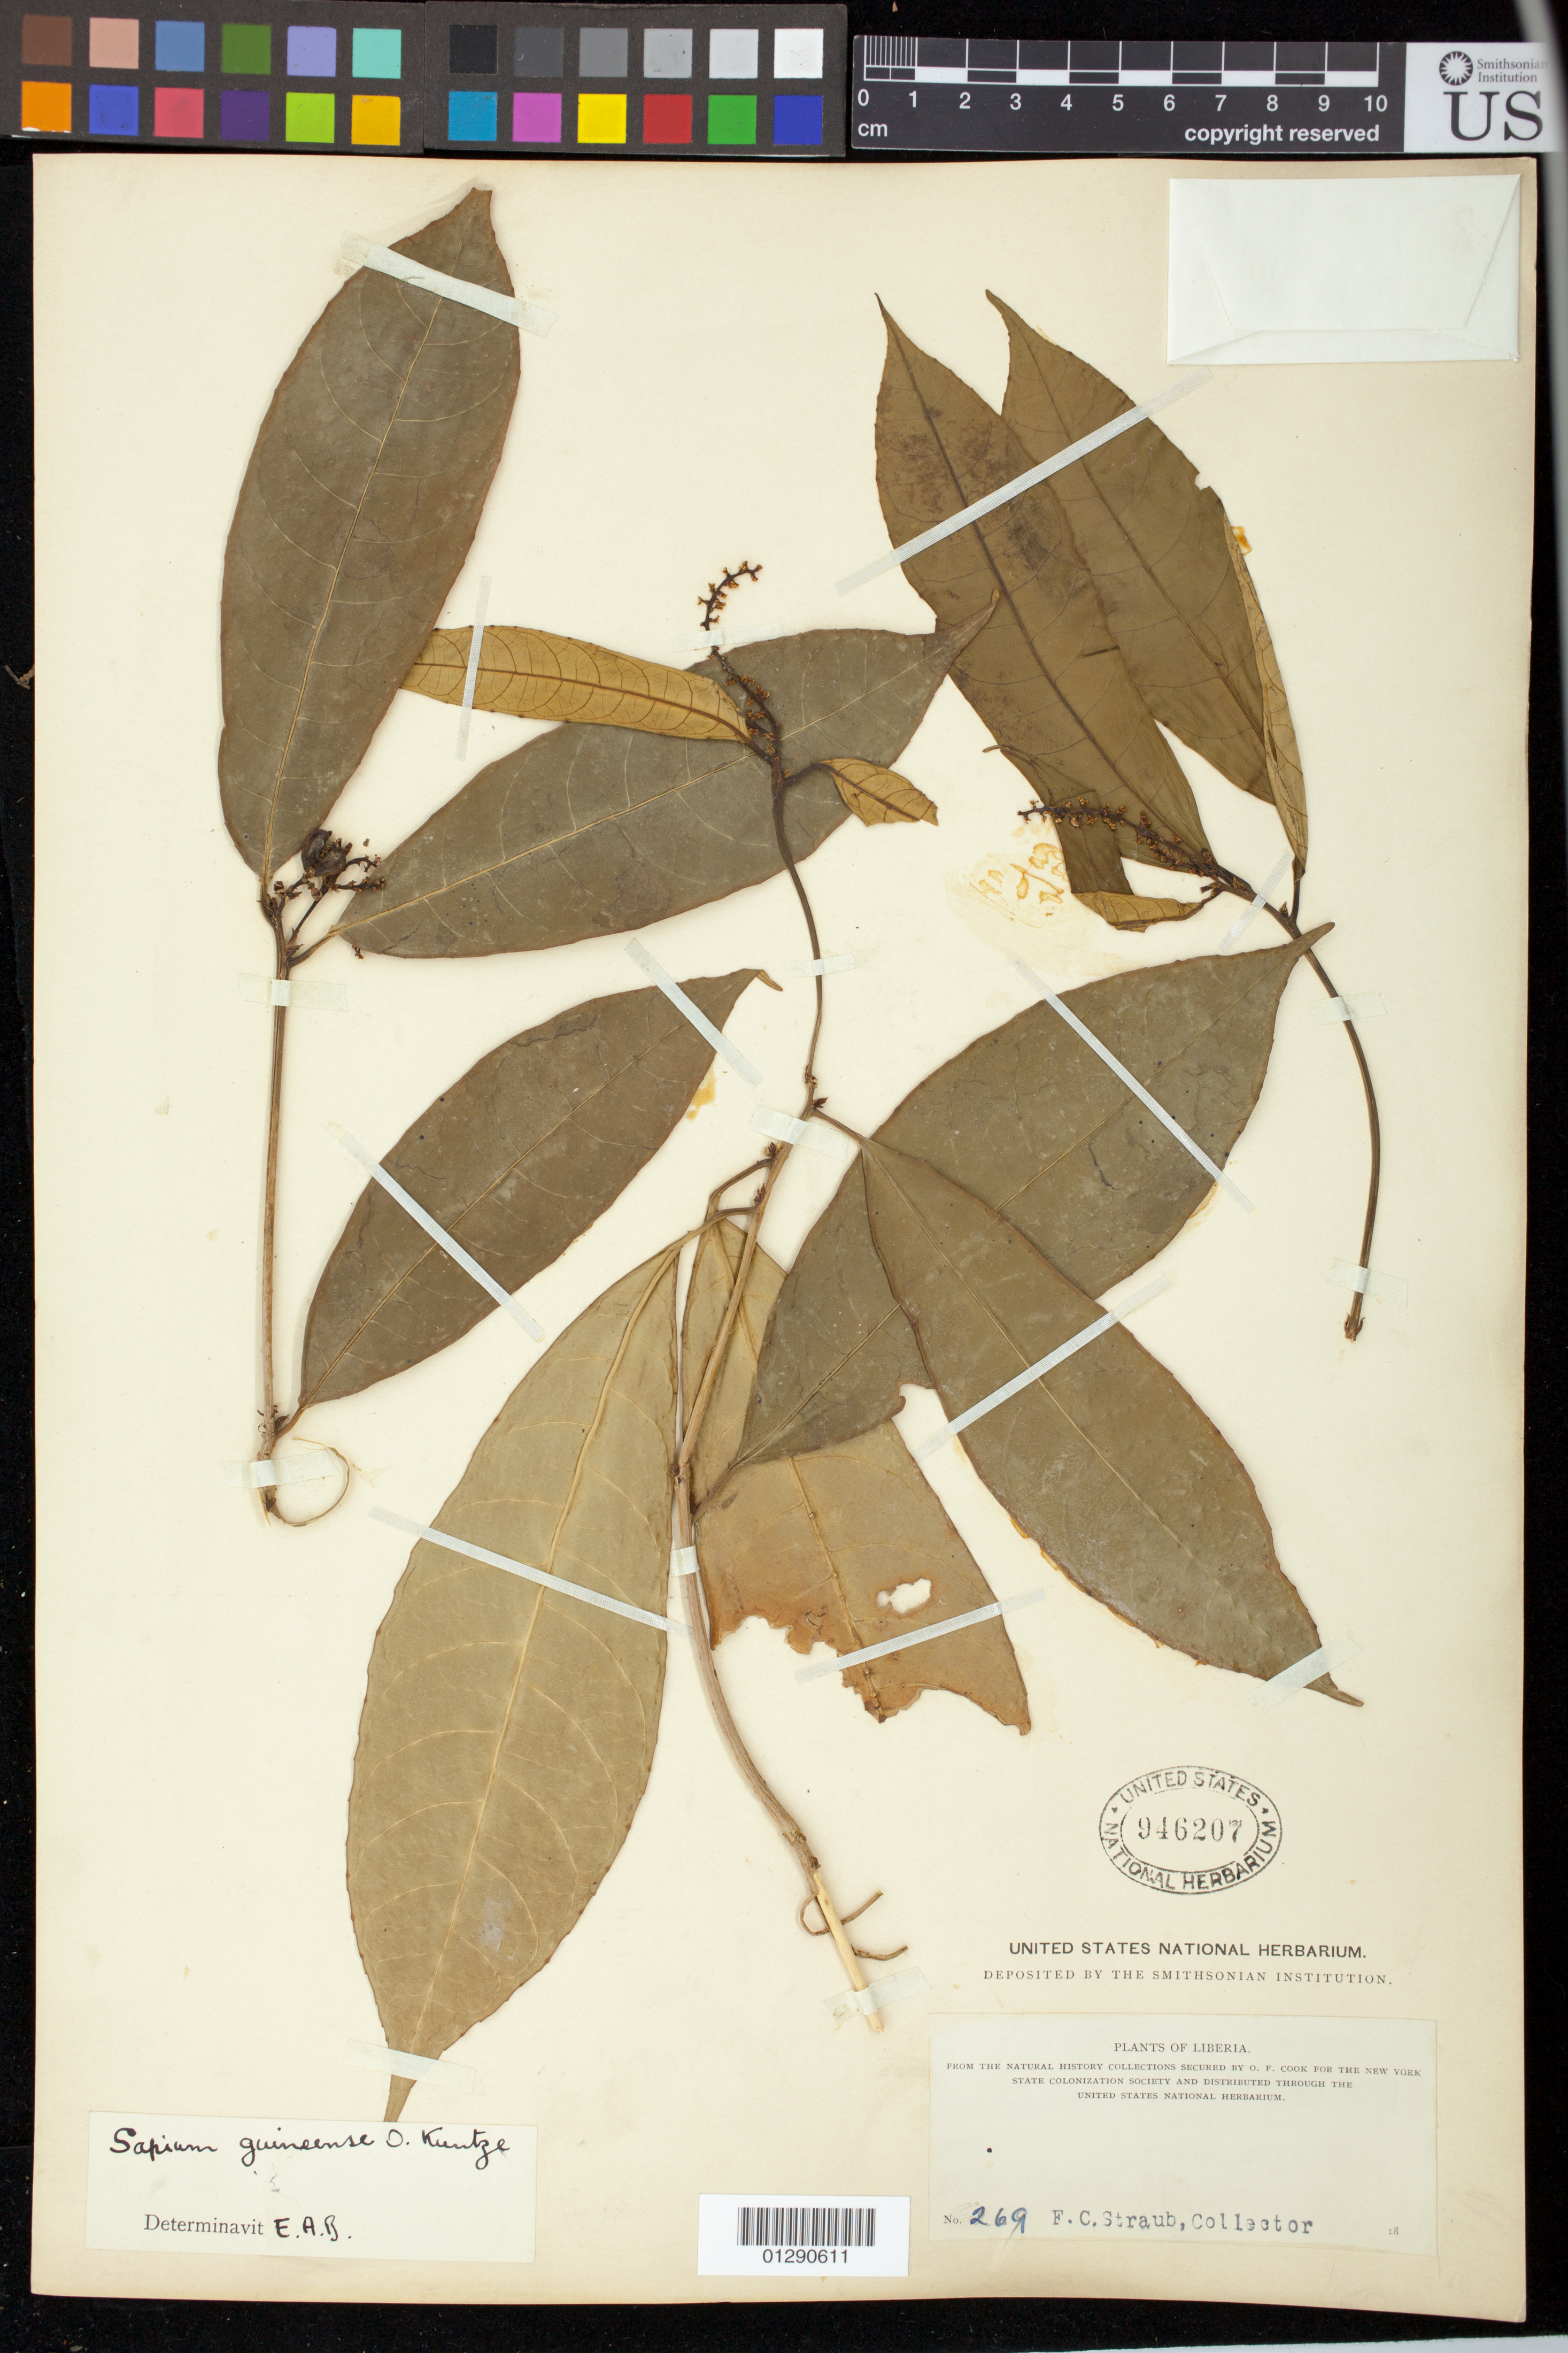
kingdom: Plantae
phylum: Tracheophyta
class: Magnoliopsida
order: Malpighiales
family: Euphorbiaceae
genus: Sapium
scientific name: Sapium guineense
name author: (Benth.) Kuntze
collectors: F. Straub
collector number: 269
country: Liberia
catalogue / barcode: US 946207